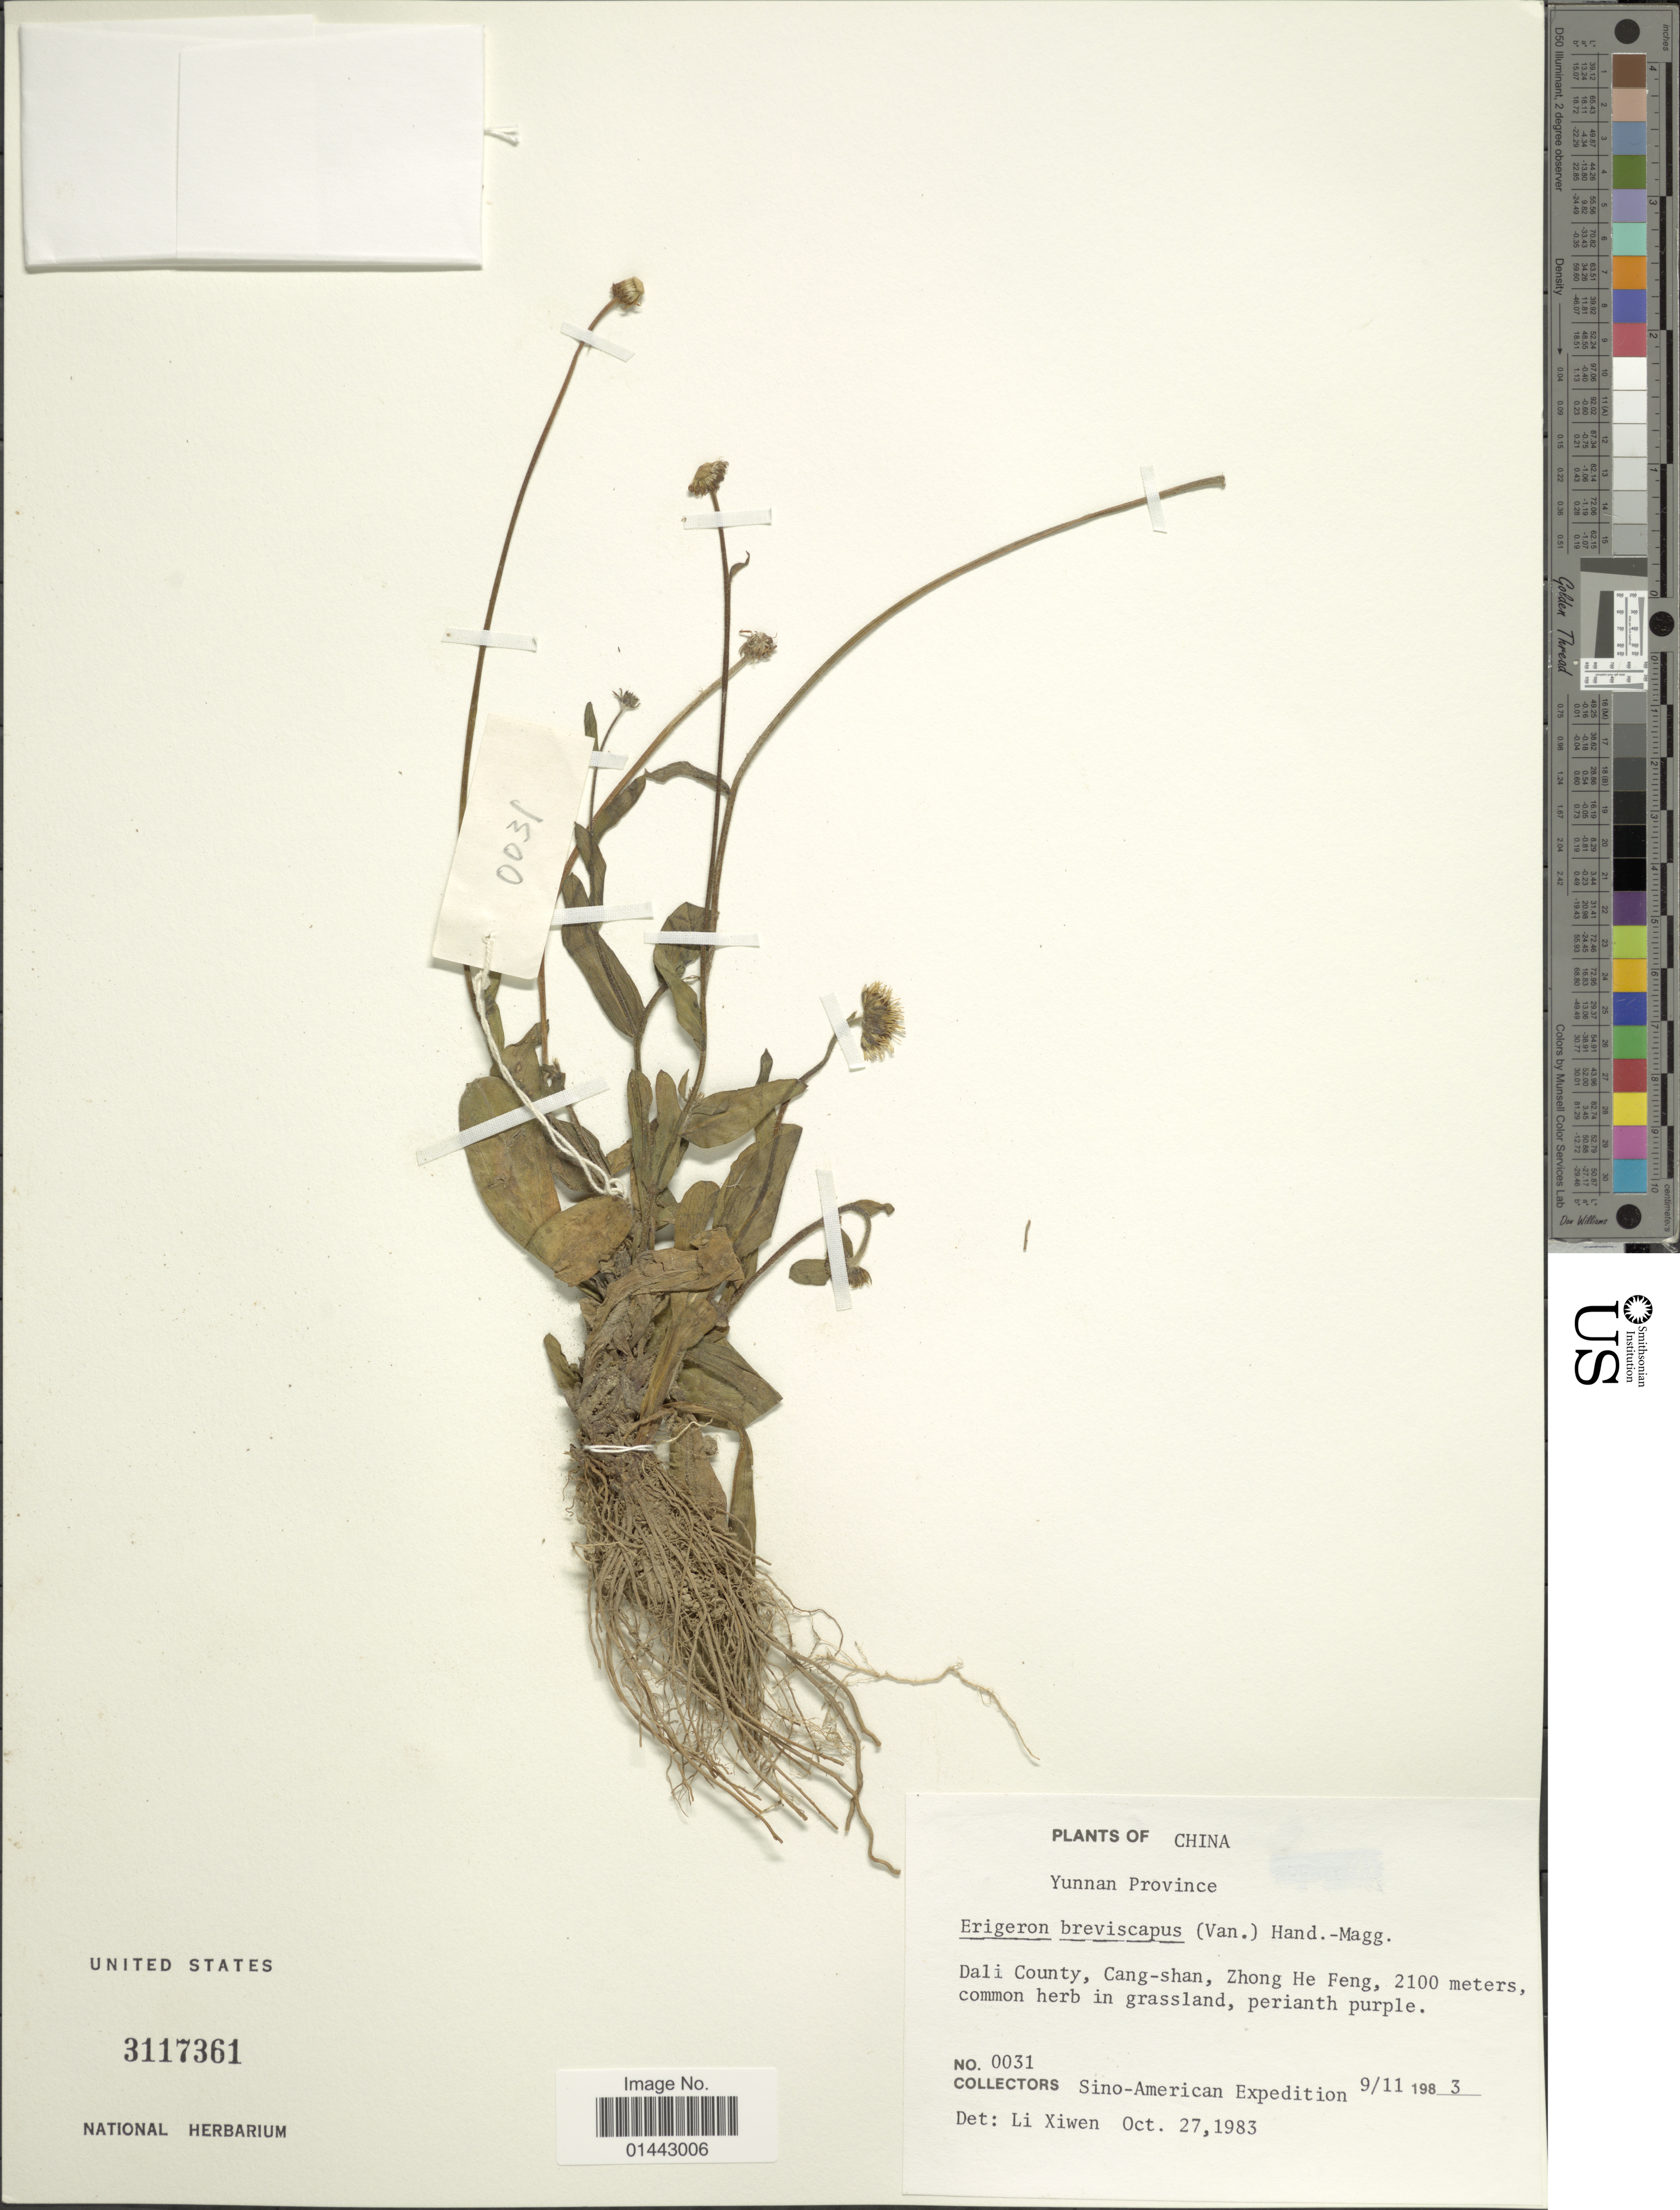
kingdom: Plantae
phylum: Tracheophyta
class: Magnoliopsida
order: Asterales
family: Asteraceae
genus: Erigeron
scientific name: Erigeron breviscapus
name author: (Vaniot) Hand.-Mazz.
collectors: Sino-Amer. Bot. Exped. 1984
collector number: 0031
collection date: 1983-11-09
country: China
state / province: Yunnan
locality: Dali County, Cang-shan, Zhong He Feng.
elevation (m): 2100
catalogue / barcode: US 3117361